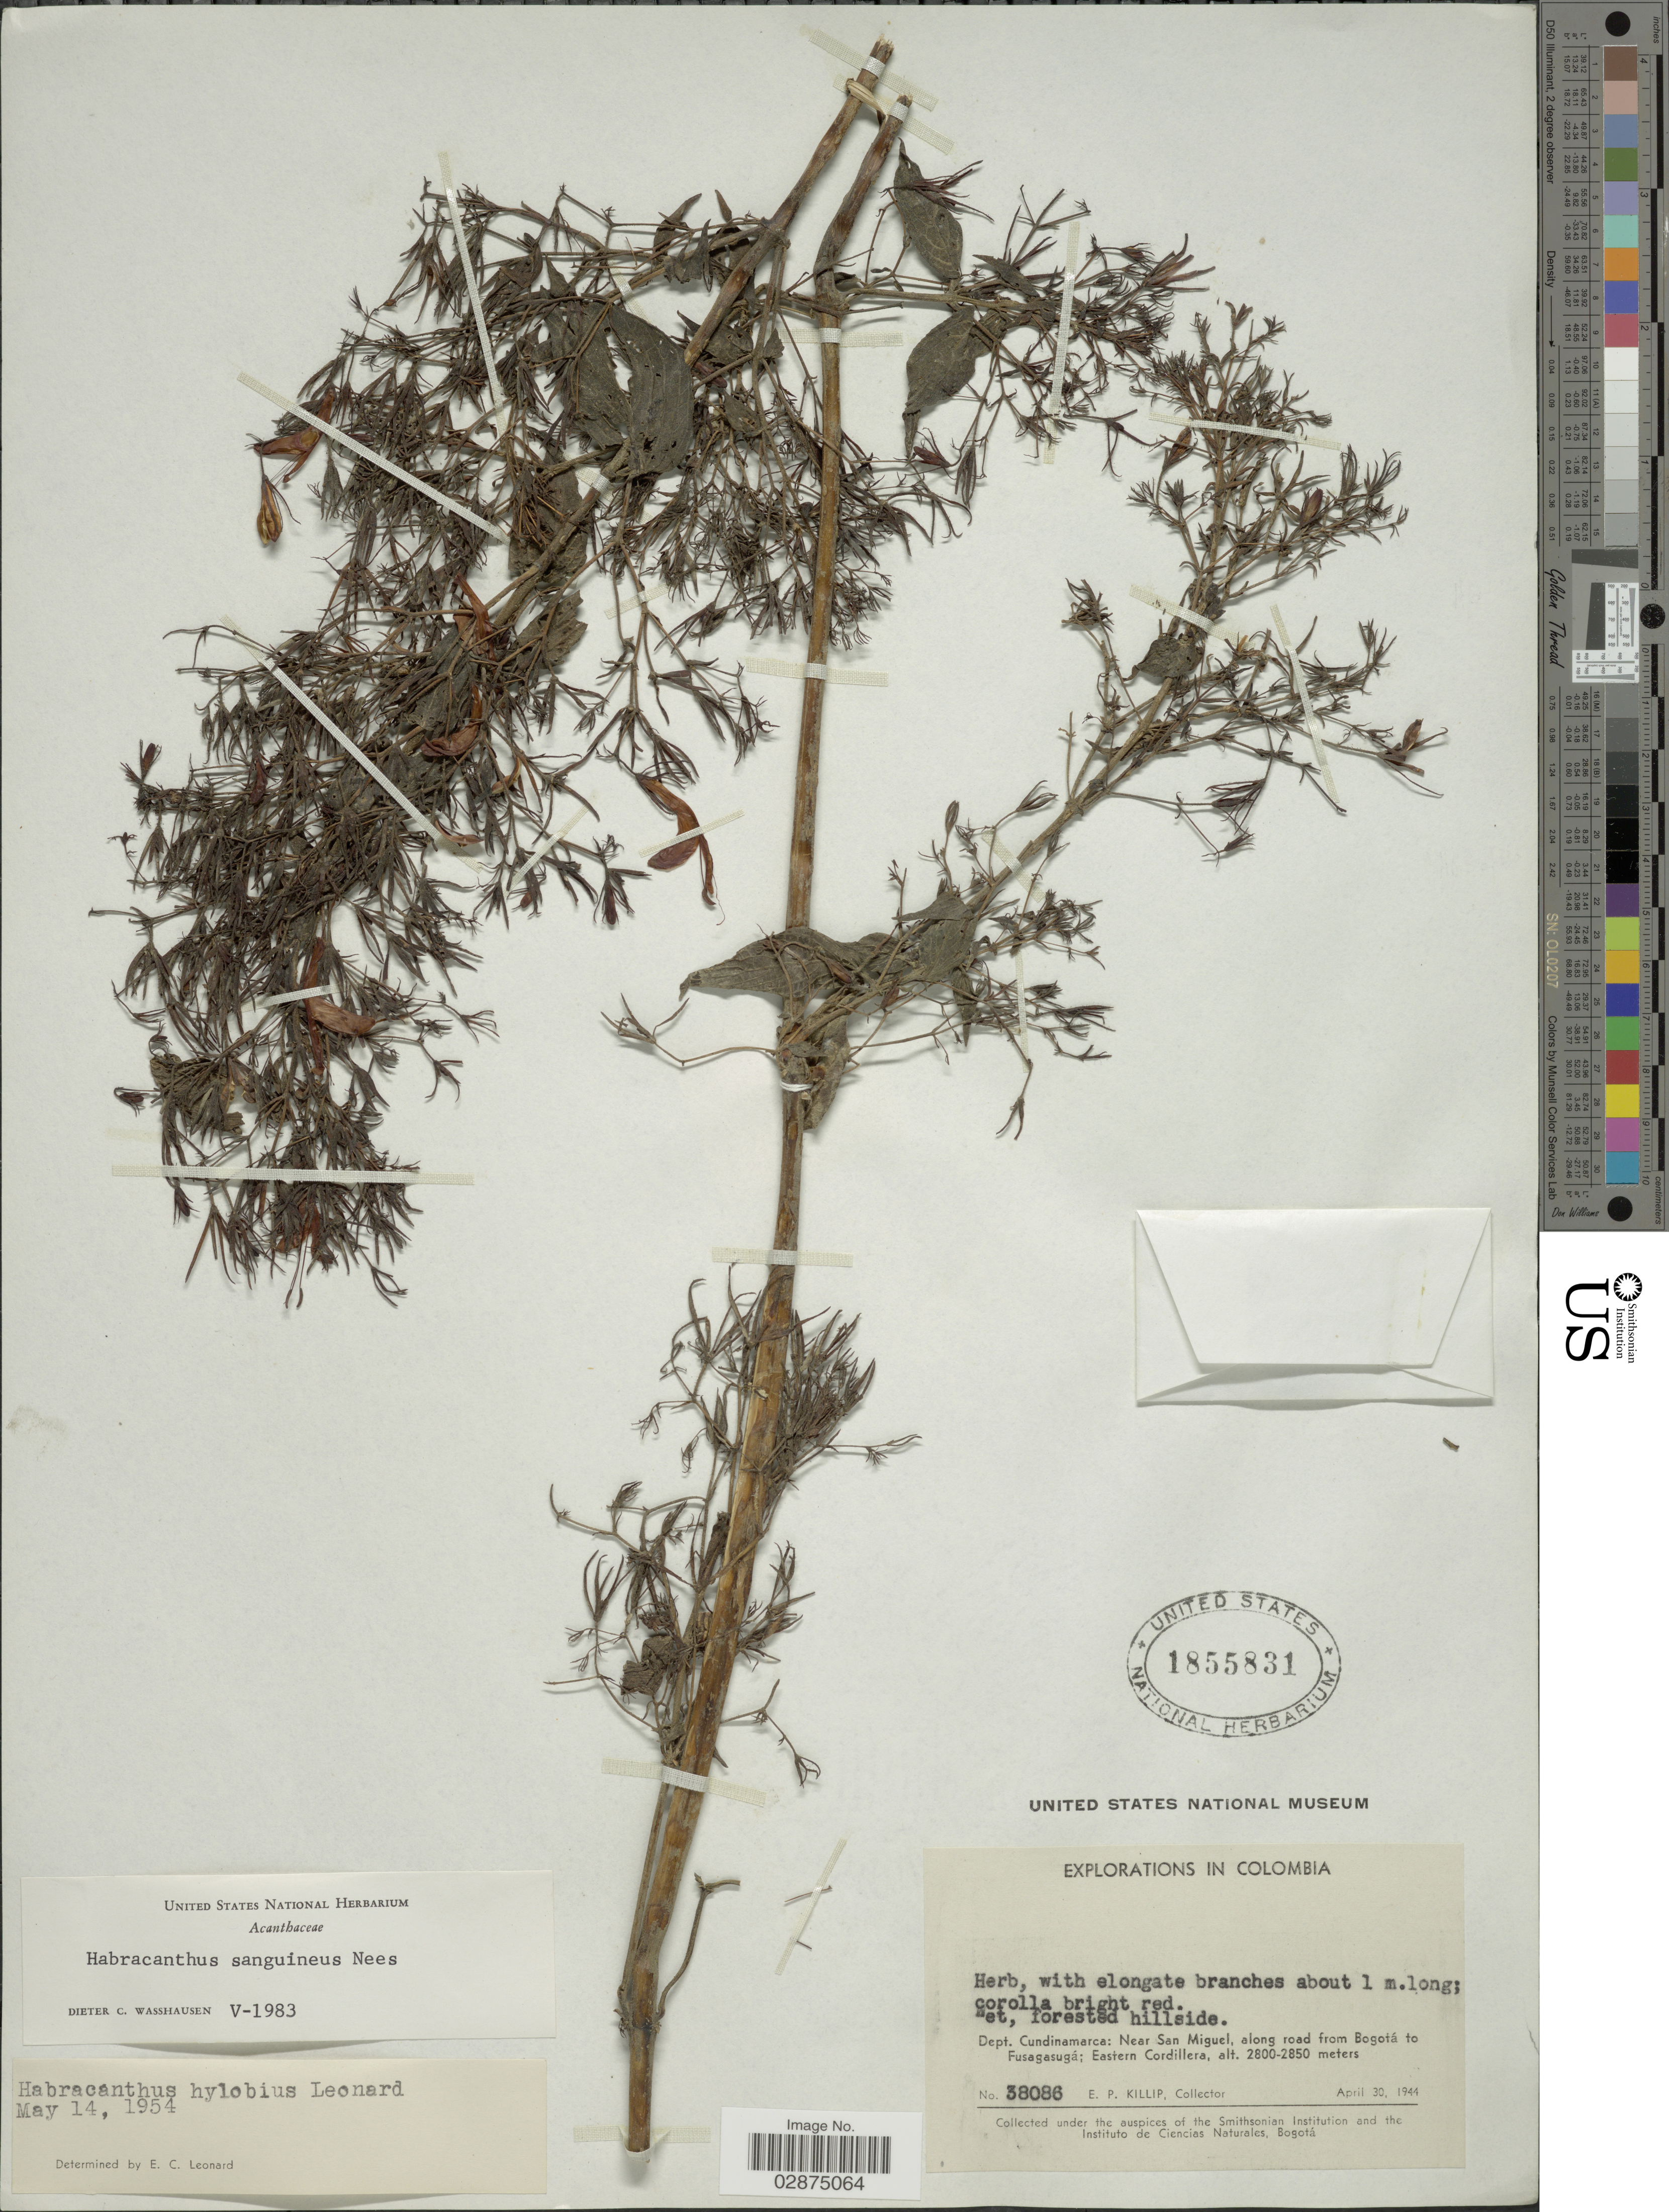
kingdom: Plantae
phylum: Tracheophyta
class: Magnoliopsida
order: Lamiales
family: Acanthaceae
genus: Habracanthus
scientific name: Habracanthus sanguineus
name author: Nees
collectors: E. P. Killip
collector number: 38086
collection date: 1944-04-30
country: Colombia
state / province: Cundinamarca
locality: Dept. Cundinamarca: Near San Miguel, along road from Bogotá to Fusagasugá; Eastern Cordillera.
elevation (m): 2800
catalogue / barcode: US 1855831